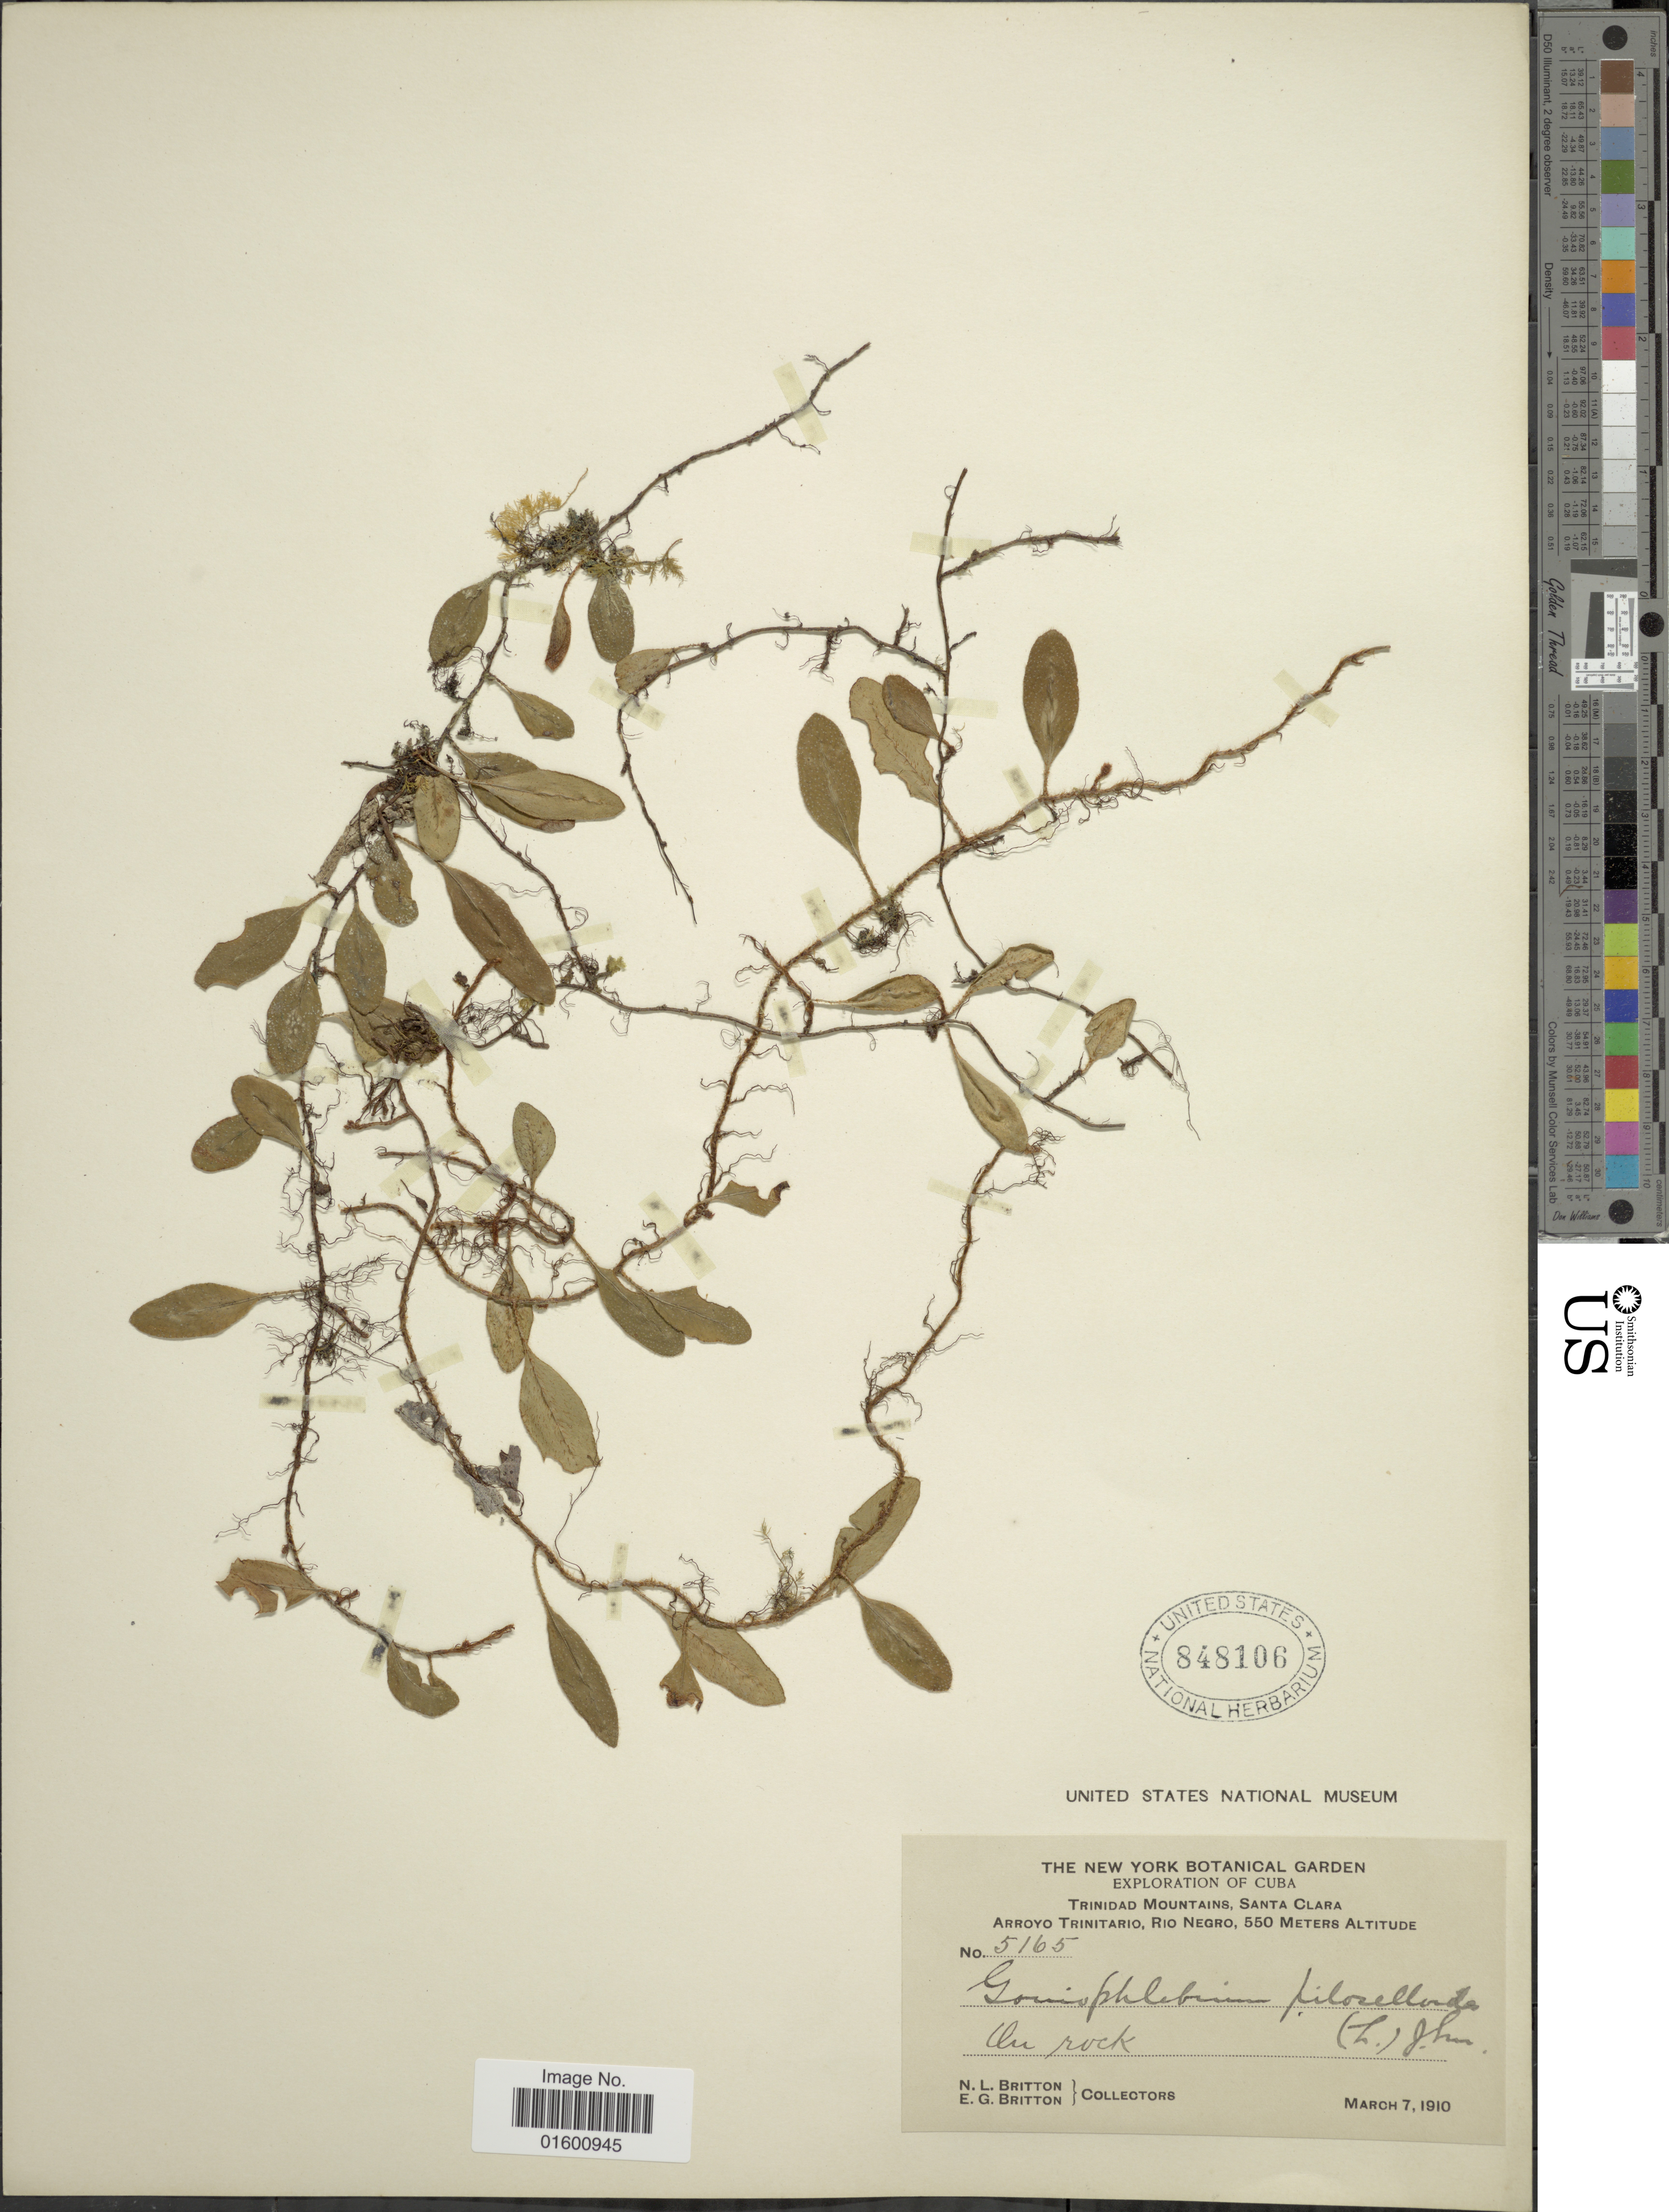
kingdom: Plantae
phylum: Tracheophyta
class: Polypodiopsida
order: Polypodiales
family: Polypodiaceae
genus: Microgramma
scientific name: Microgramma piloselloides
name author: (L.) Copel.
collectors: N. Britton & E. G. Britton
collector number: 5165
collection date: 1910-03-07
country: Cuba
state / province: Las Villas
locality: Trinidad Mountains, Santa Clara, Arroyou Trinitario, Rio Negro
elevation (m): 550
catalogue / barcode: US 848106